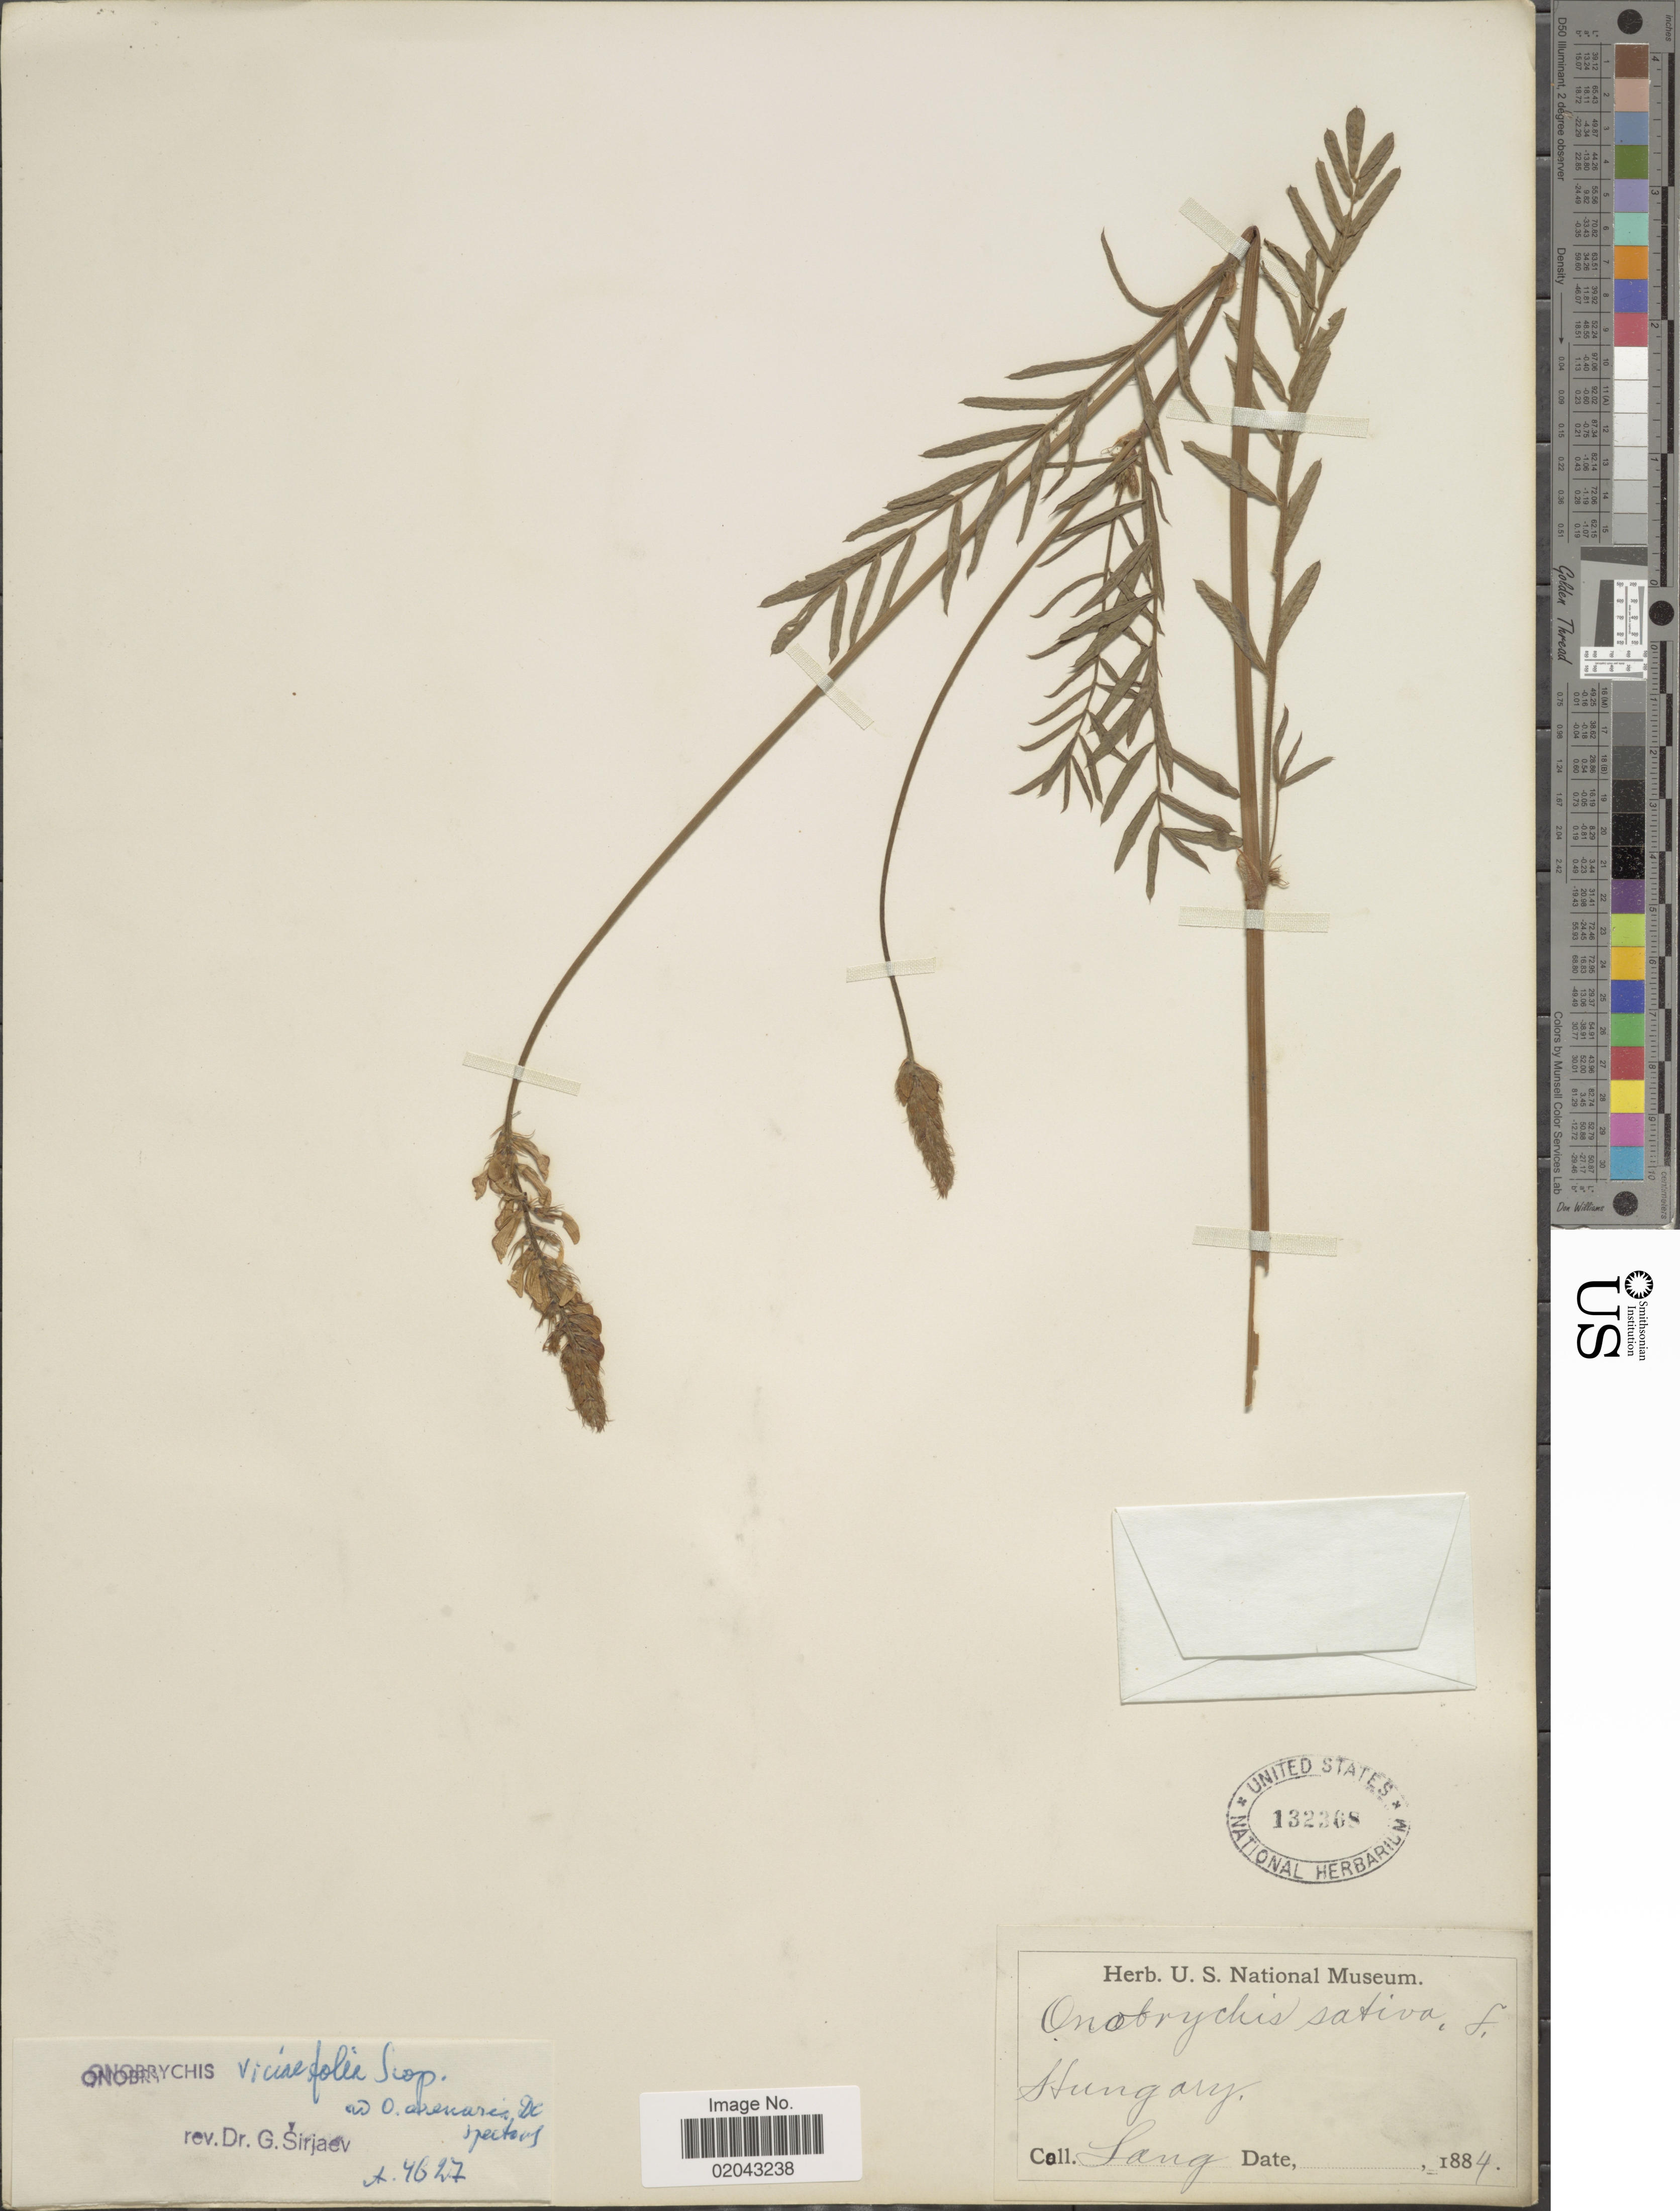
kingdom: Plantae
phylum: Tracheophyta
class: Magnoliopsida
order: Fabales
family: Fabaceae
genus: Onobrychis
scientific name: Onobrychis viciaefolia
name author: Trautv.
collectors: -- Lang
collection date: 1884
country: Hungary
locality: Hungary.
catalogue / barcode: US 132368